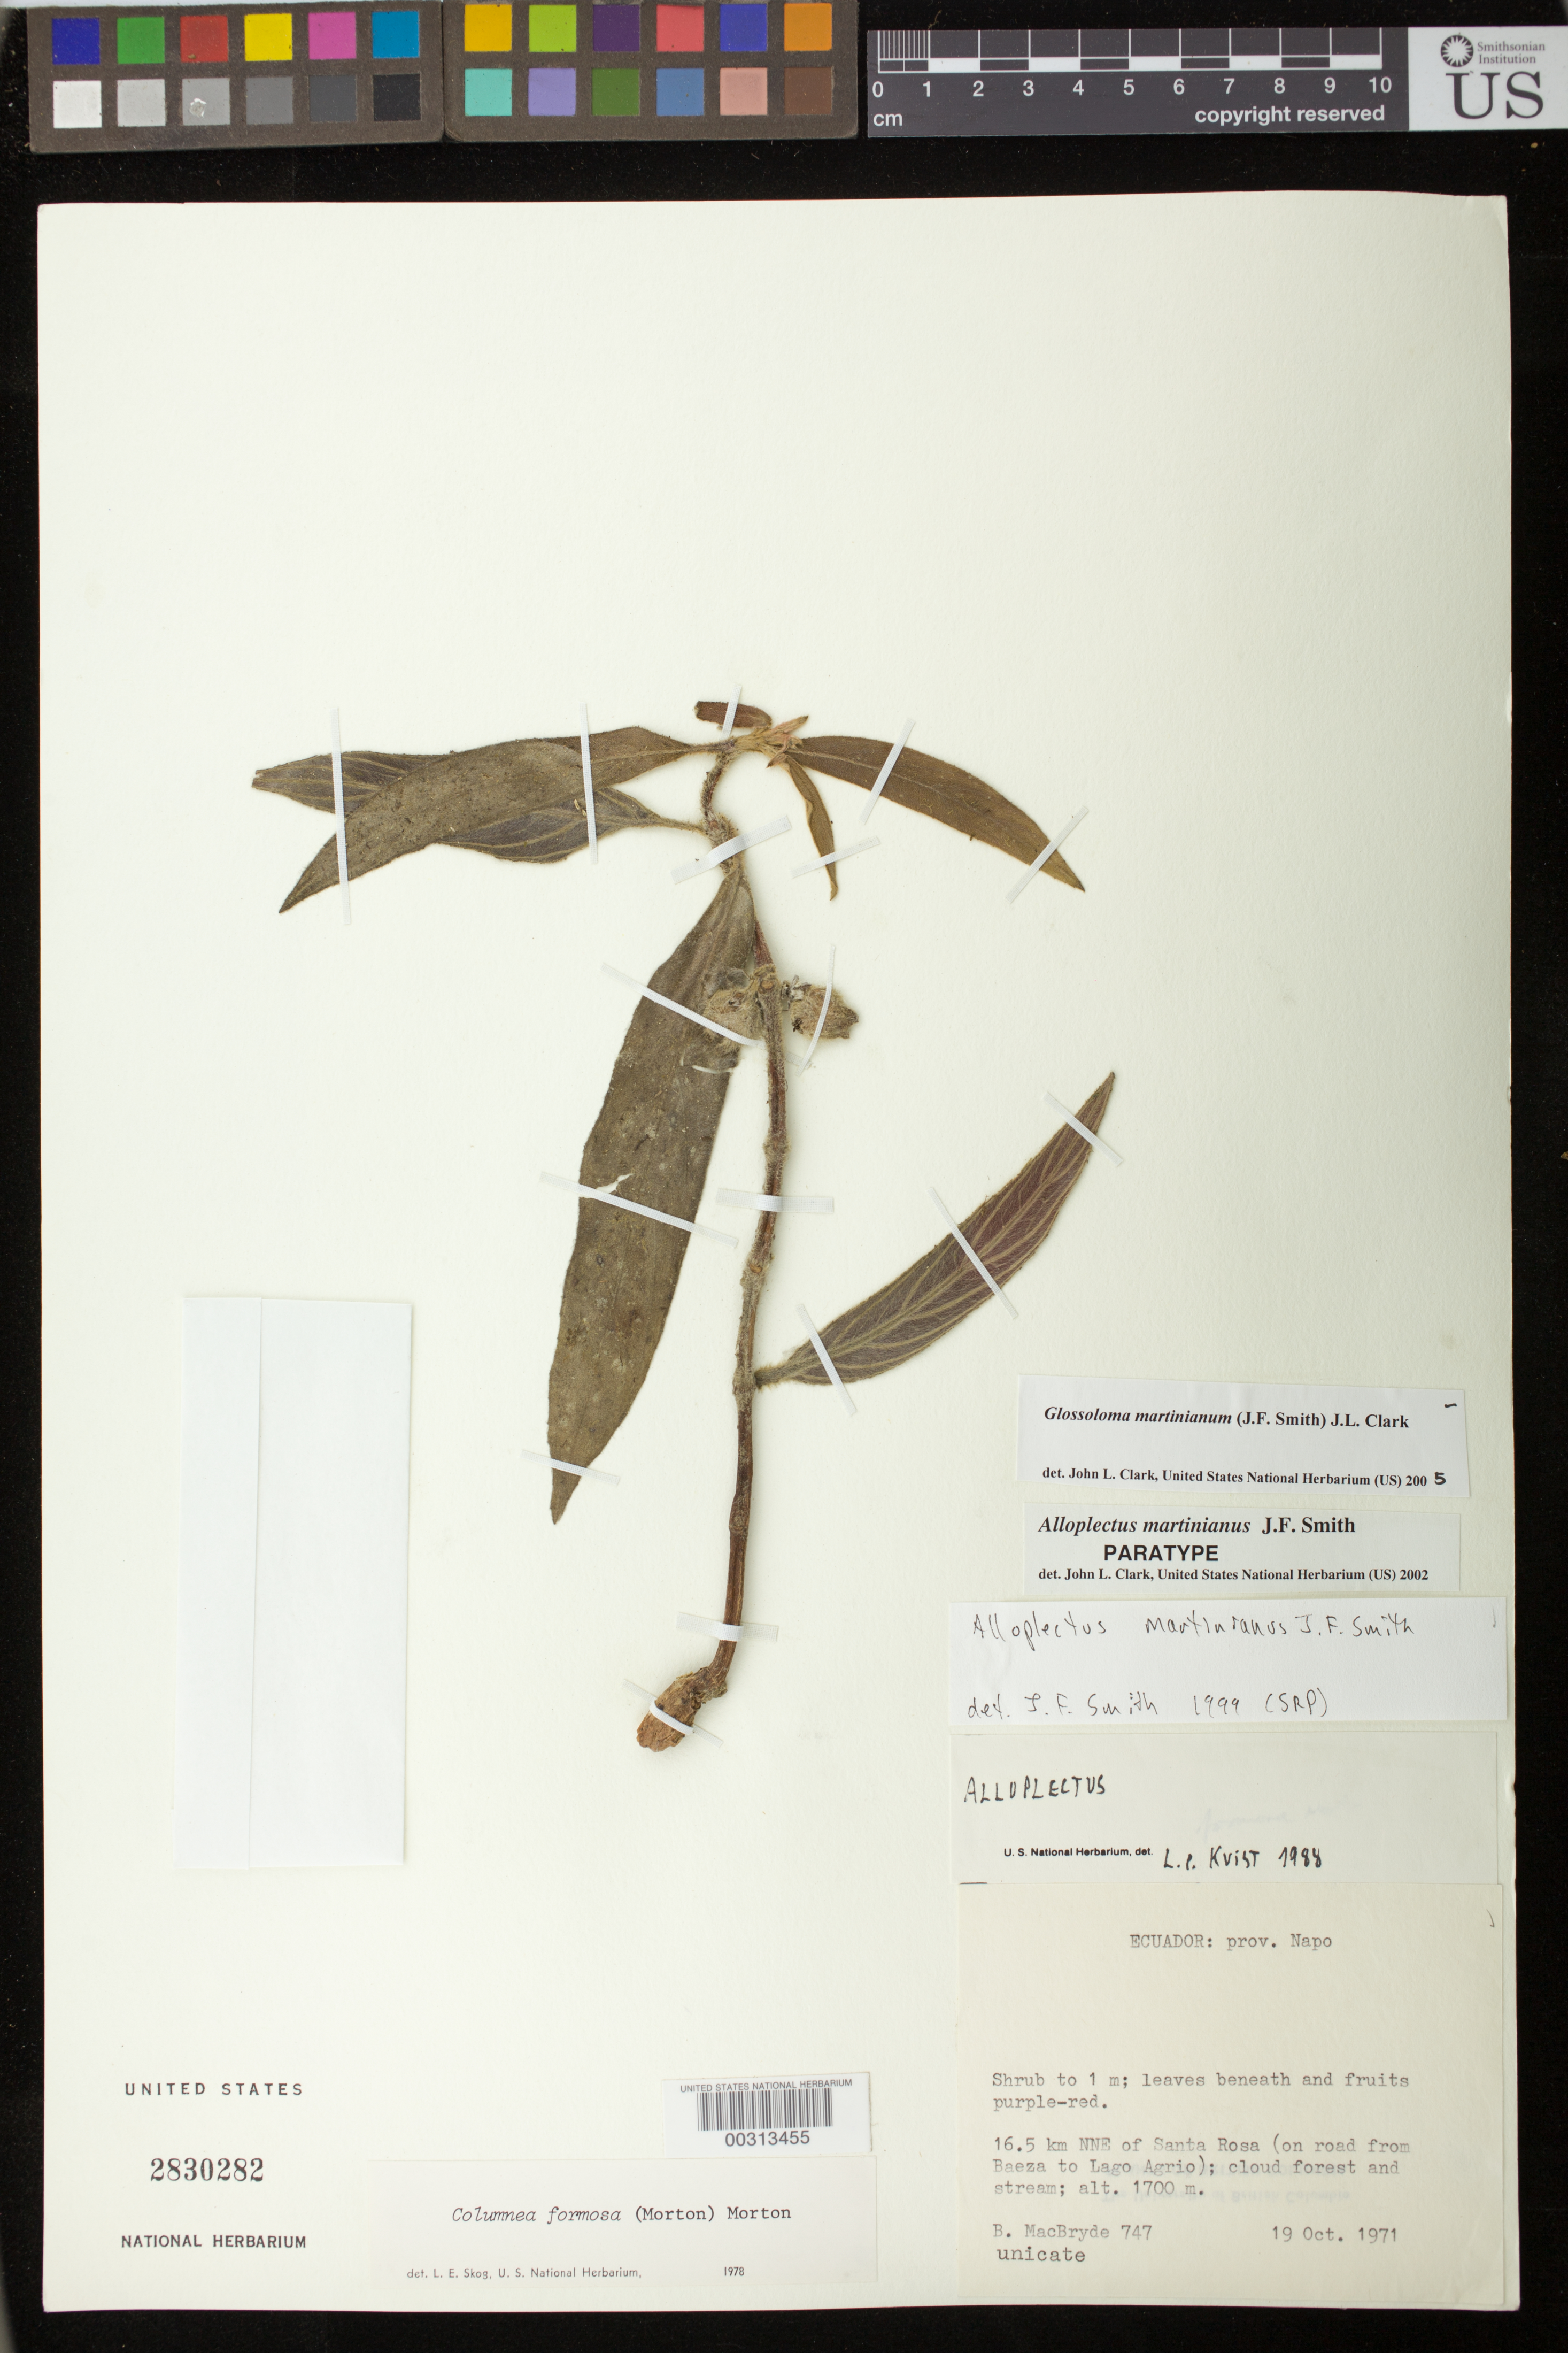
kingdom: Plantae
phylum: Tracheophyta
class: Magnoliopsida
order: Lamiales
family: Gesneriaceae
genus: Glossoloma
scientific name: Glossoloma martinianum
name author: (J.F. Sm.) J.L. Clark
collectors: B. MacBryde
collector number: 747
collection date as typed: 19 Oct 1971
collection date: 1971-10-19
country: Ecuador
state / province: Napo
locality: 16.5 km NNE of Santa Rosa (on road from Baeza to Lago Agrio)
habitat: Cloud forest and stream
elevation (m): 1700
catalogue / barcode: US 2830282